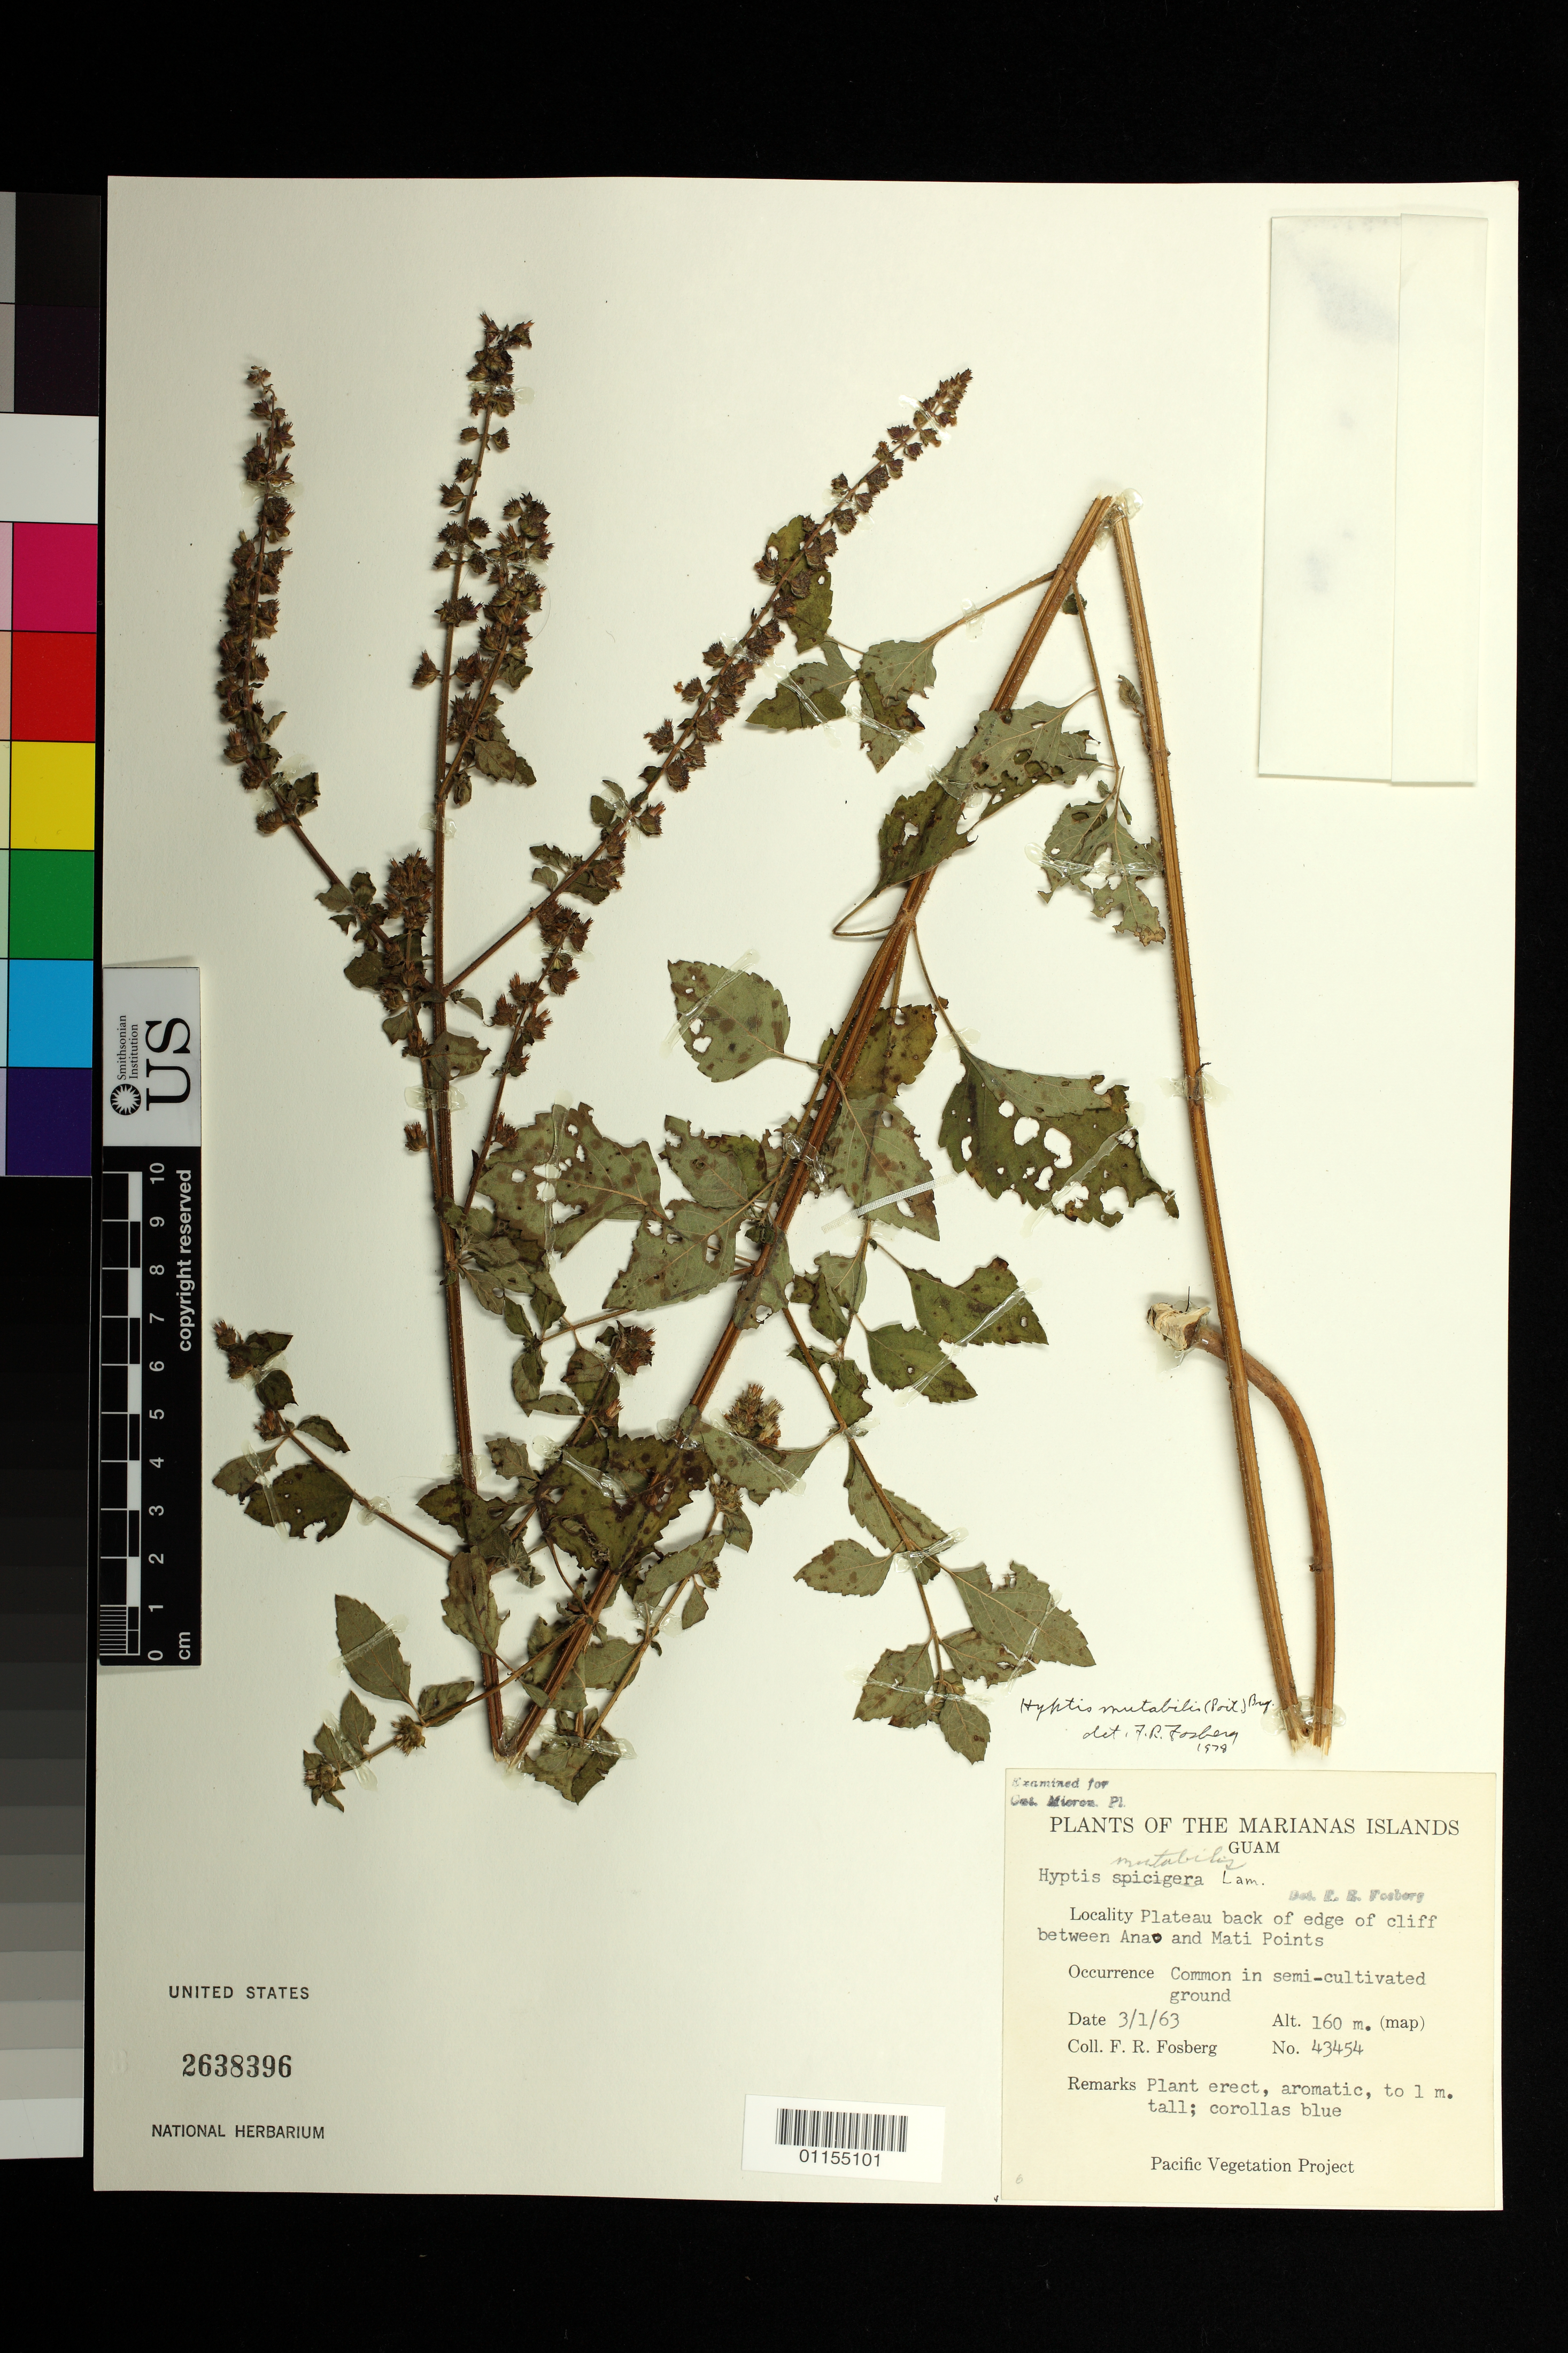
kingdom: Plantae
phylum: Tracheophyta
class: Magnoliopsida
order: Lamiales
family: Lamiaceae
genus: Mesosphaerum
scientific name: Mesosphaerum mutabile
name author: (Rich.) Kuntze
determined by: Wagner, W. L., (BOT), Smithsonian Institution - National Museum of Natural History (UNITED STATES)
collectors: F. R. Fosberg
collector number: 43454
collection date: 1963-01-03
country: Guam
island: Guam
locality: Plateau back of edge of cliff between Ana and Mati Points.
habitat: common in semi-cultivated ground.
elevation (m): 160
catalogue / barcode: US 2638396